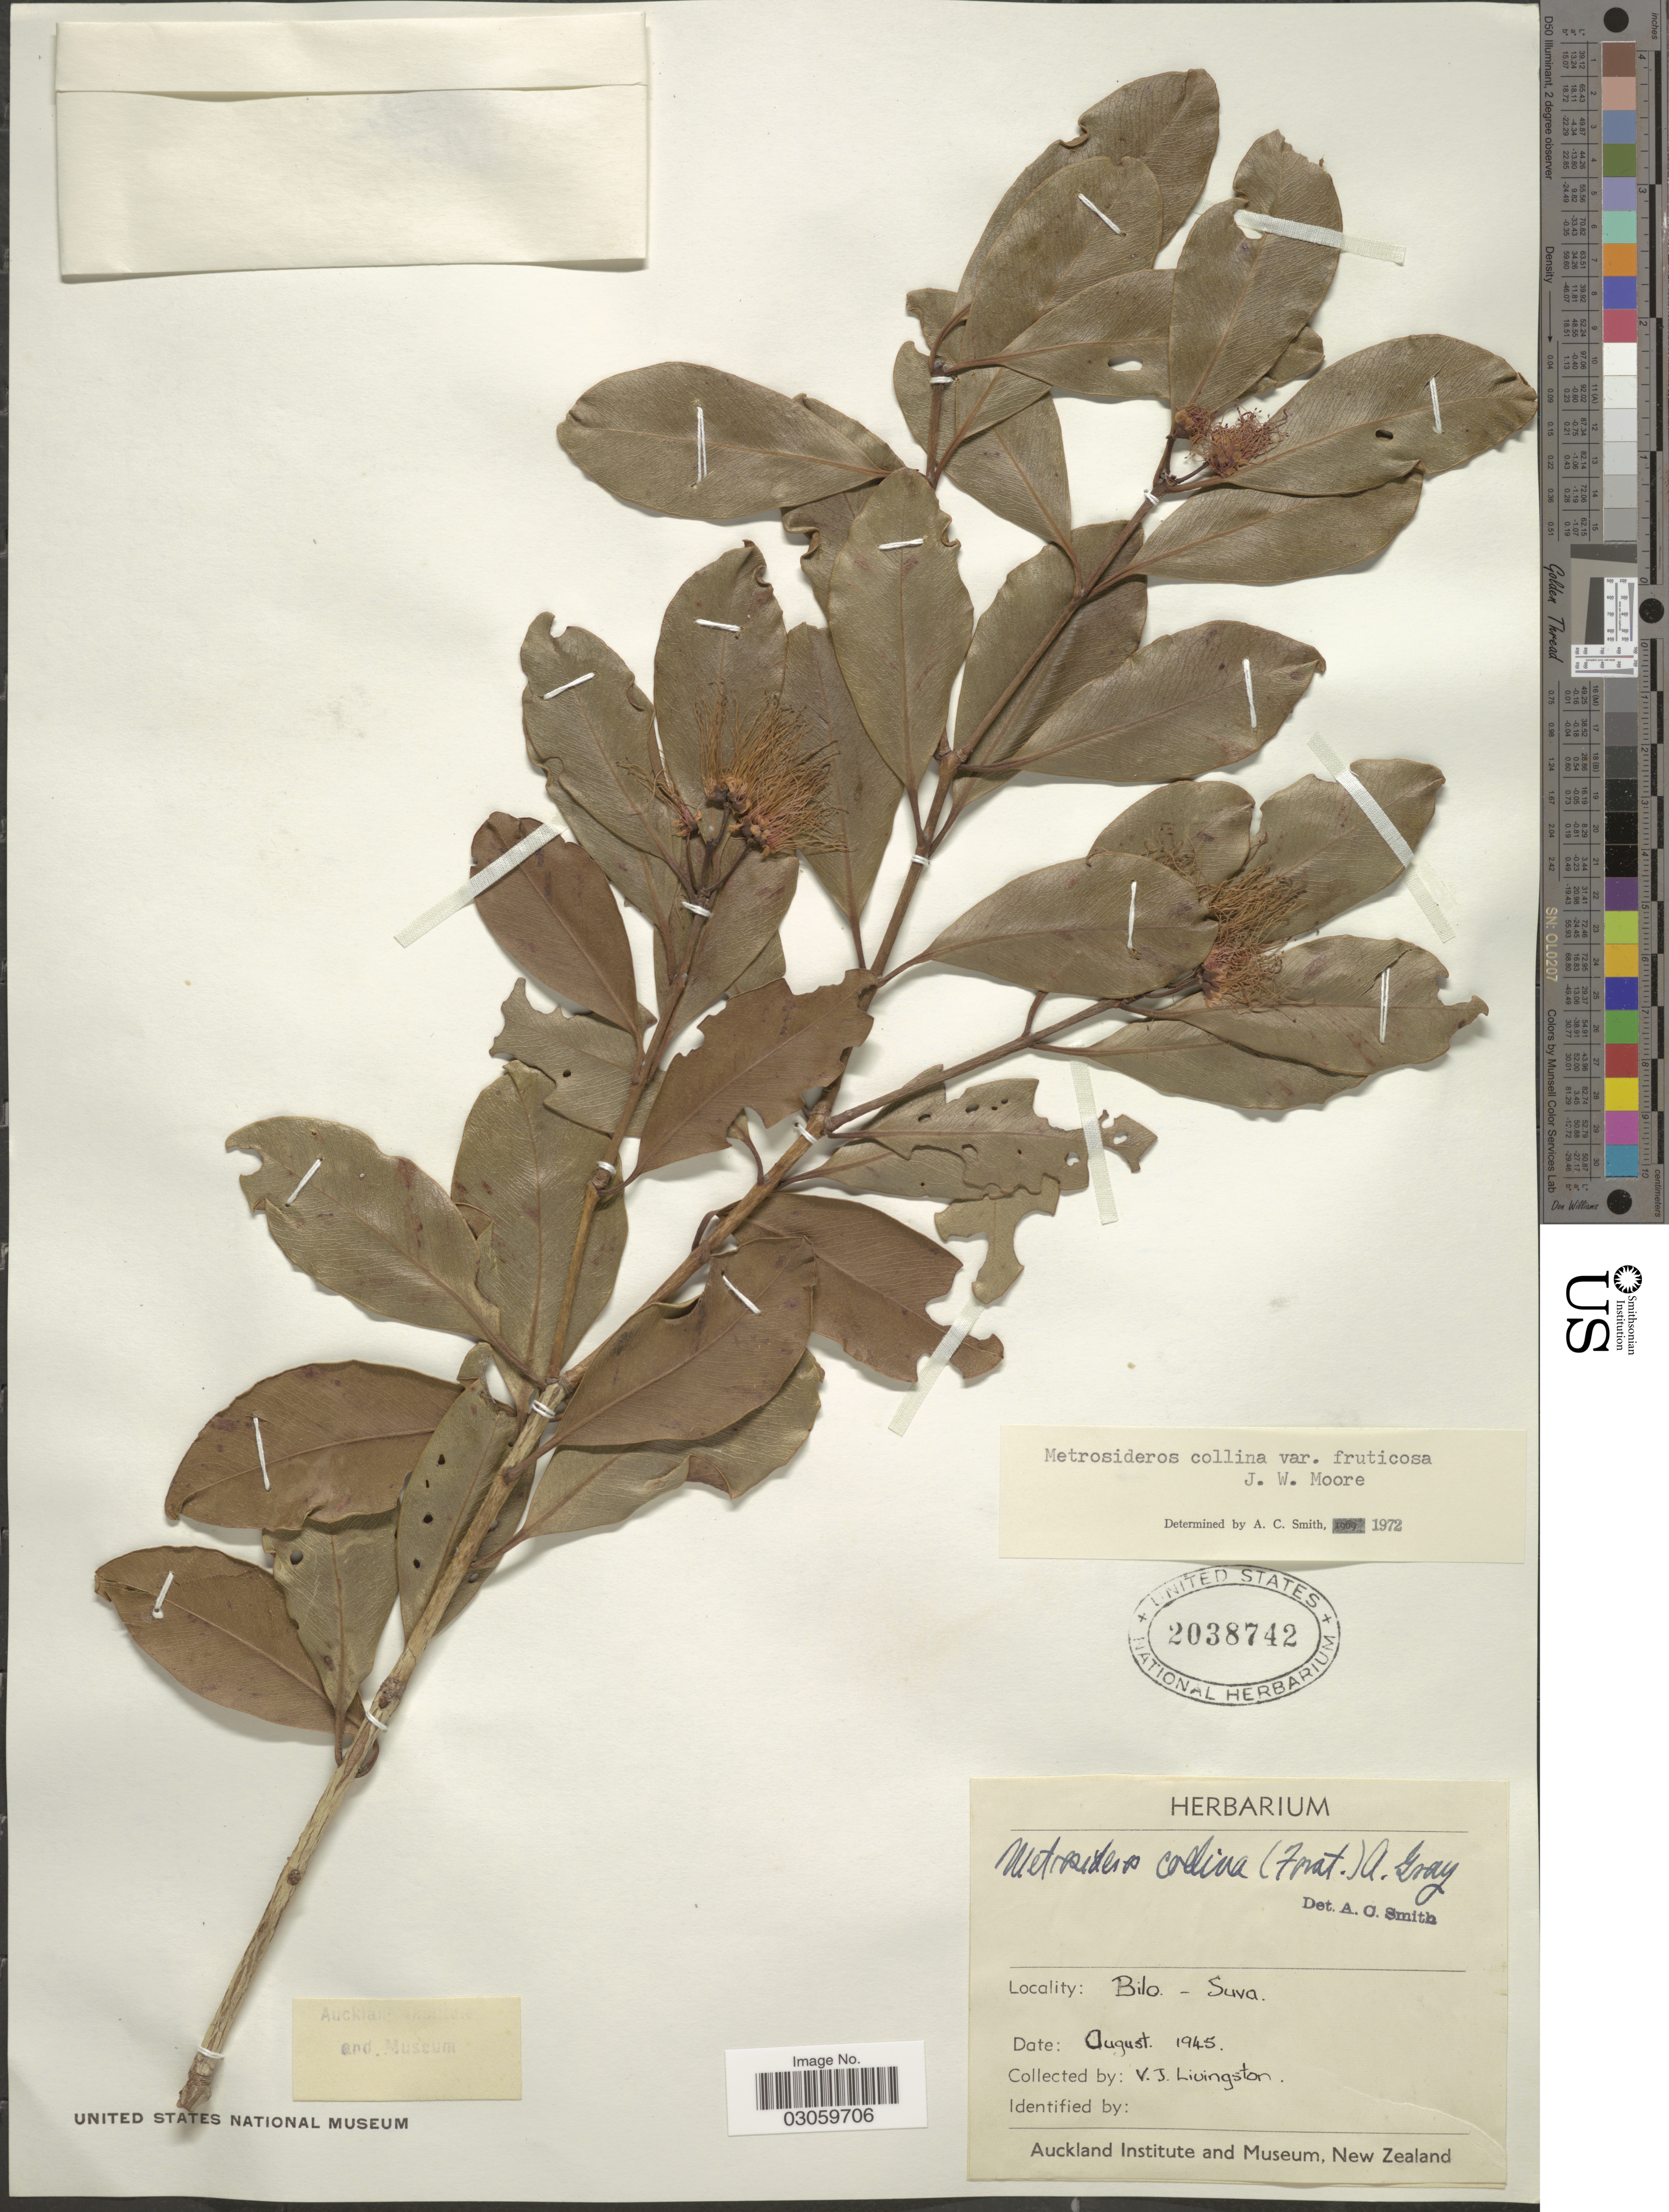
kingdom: Plantae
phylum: Tracheophyta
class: Magnoliopsida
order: Myrtales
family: Myrtaceae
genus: Metrosideros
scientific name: Metrosideros collina var. fruticosa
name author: J.W. Moore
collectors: V. Livingston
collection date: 1945-08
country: New Zealand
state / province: Auckland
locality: Bilo - Suva.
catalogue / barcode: US 2038742